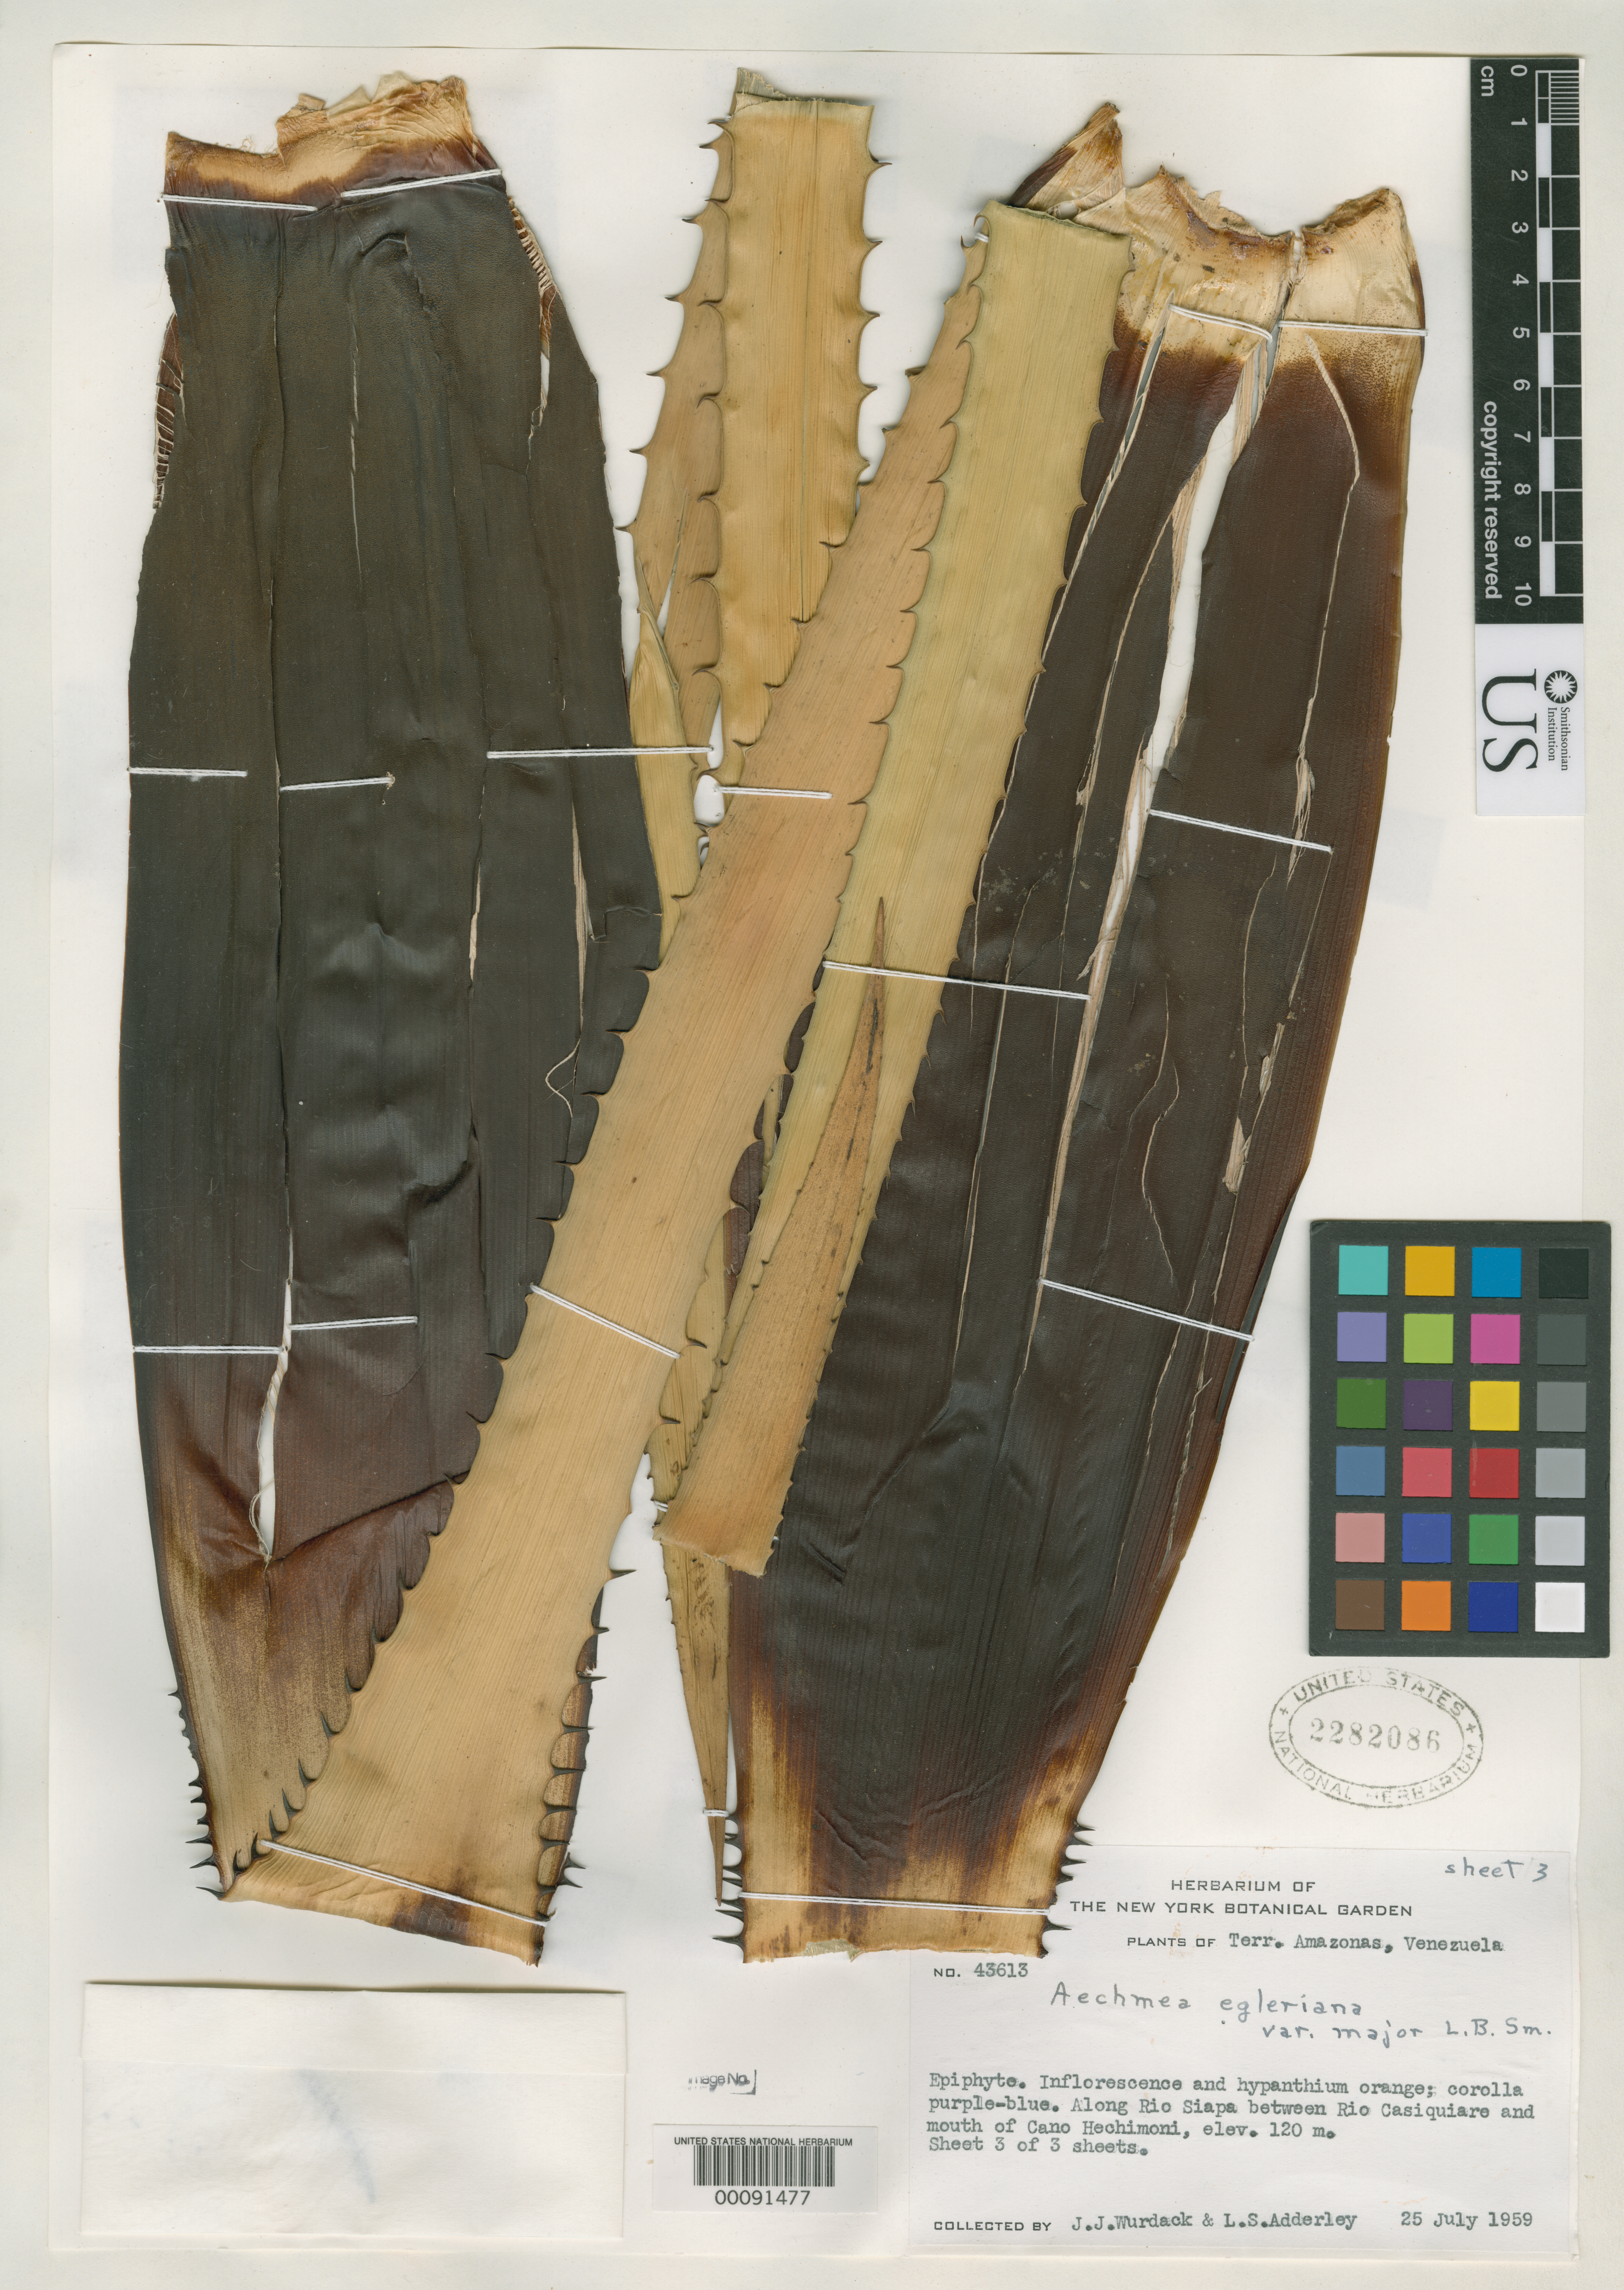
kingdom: Plantae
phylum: Tracheophyta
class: Liliopsida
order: Poales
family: Bromeliaceae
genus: Aechmea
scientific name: Aechmea egleriana var. major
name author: L.B. Sm.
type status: Holotype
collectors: J. J. Wurdack & L. S. Adderley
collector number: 43613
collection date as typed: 25 Jul 1959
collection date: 1959-07-25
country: Venezuela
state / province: Amazonas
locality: Along Rio Siapa between Rio Casiquiare & mouth of Cano Hechimomi.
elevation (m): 120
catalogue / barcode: US 2282086